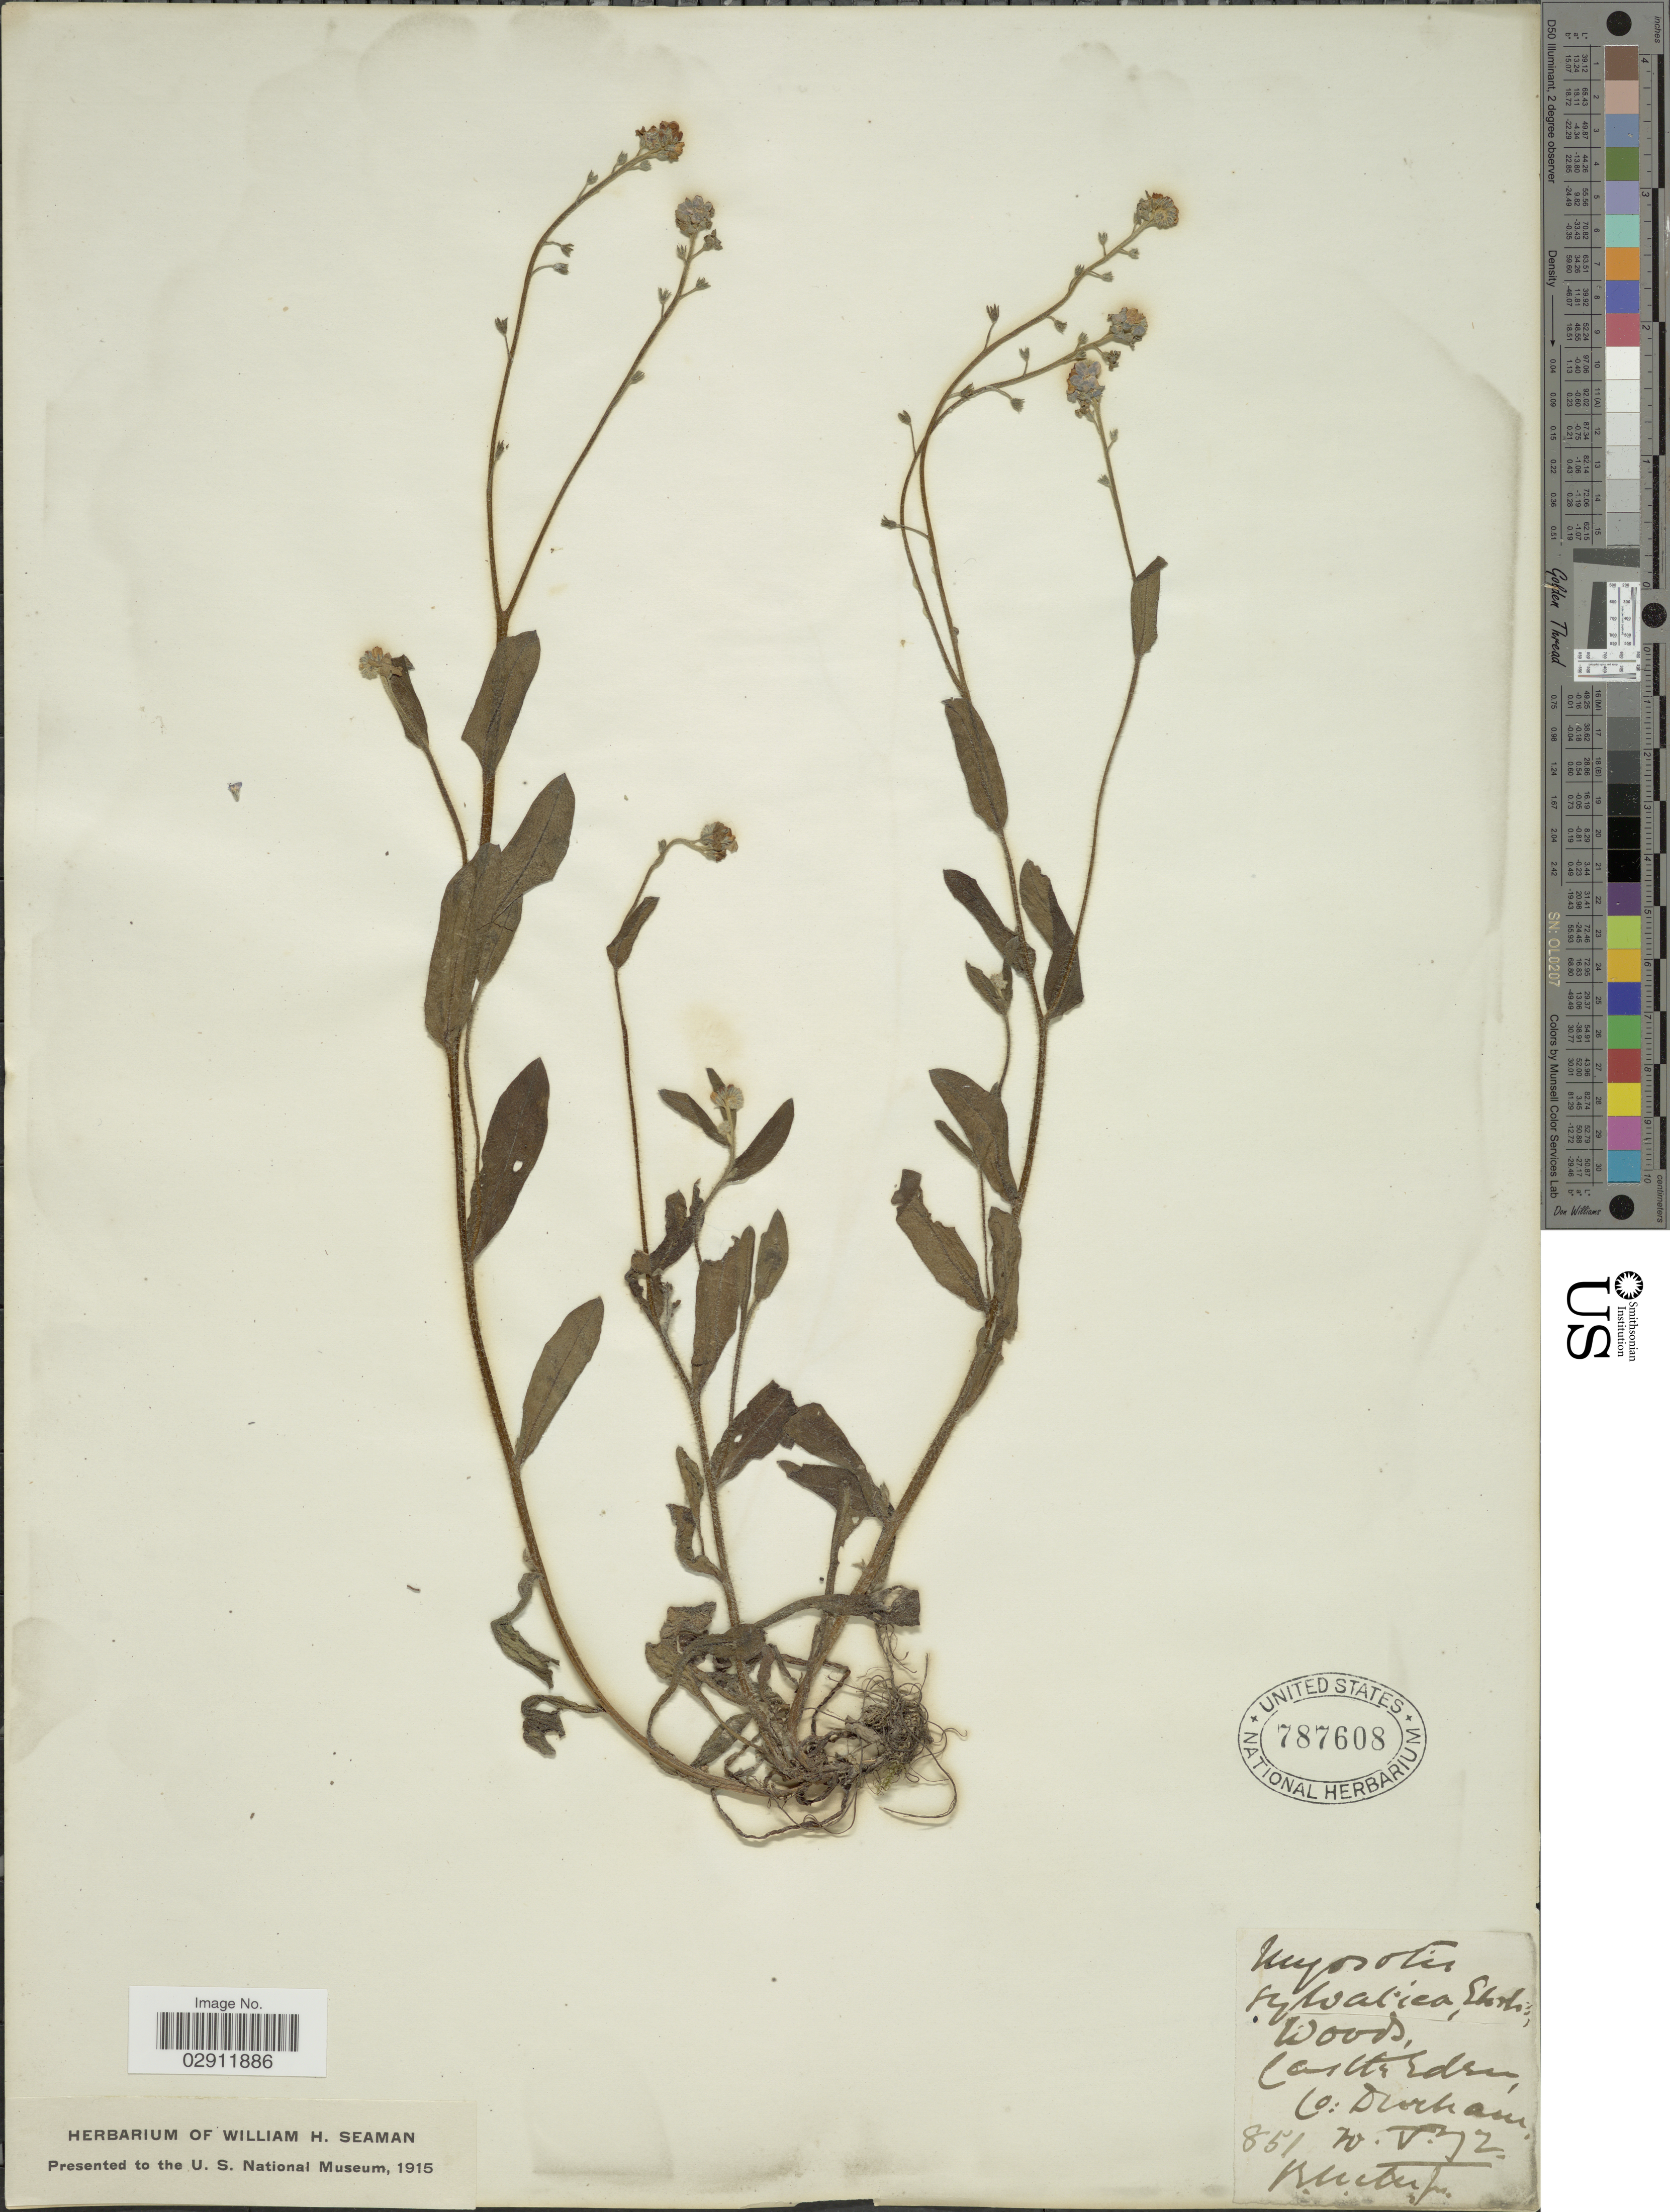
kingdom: Plantae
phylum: Tracheophyta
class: Magnoliopsida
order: Boraginales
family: Boraginaceae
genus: Myosotis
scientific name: Myosotis sylvatica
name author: Ehrh. ex Hoffm.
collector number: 851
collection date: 1872-05-20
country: United Kingdom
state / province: England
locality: Castle Eden, Co. Durham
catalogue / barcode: US 787608